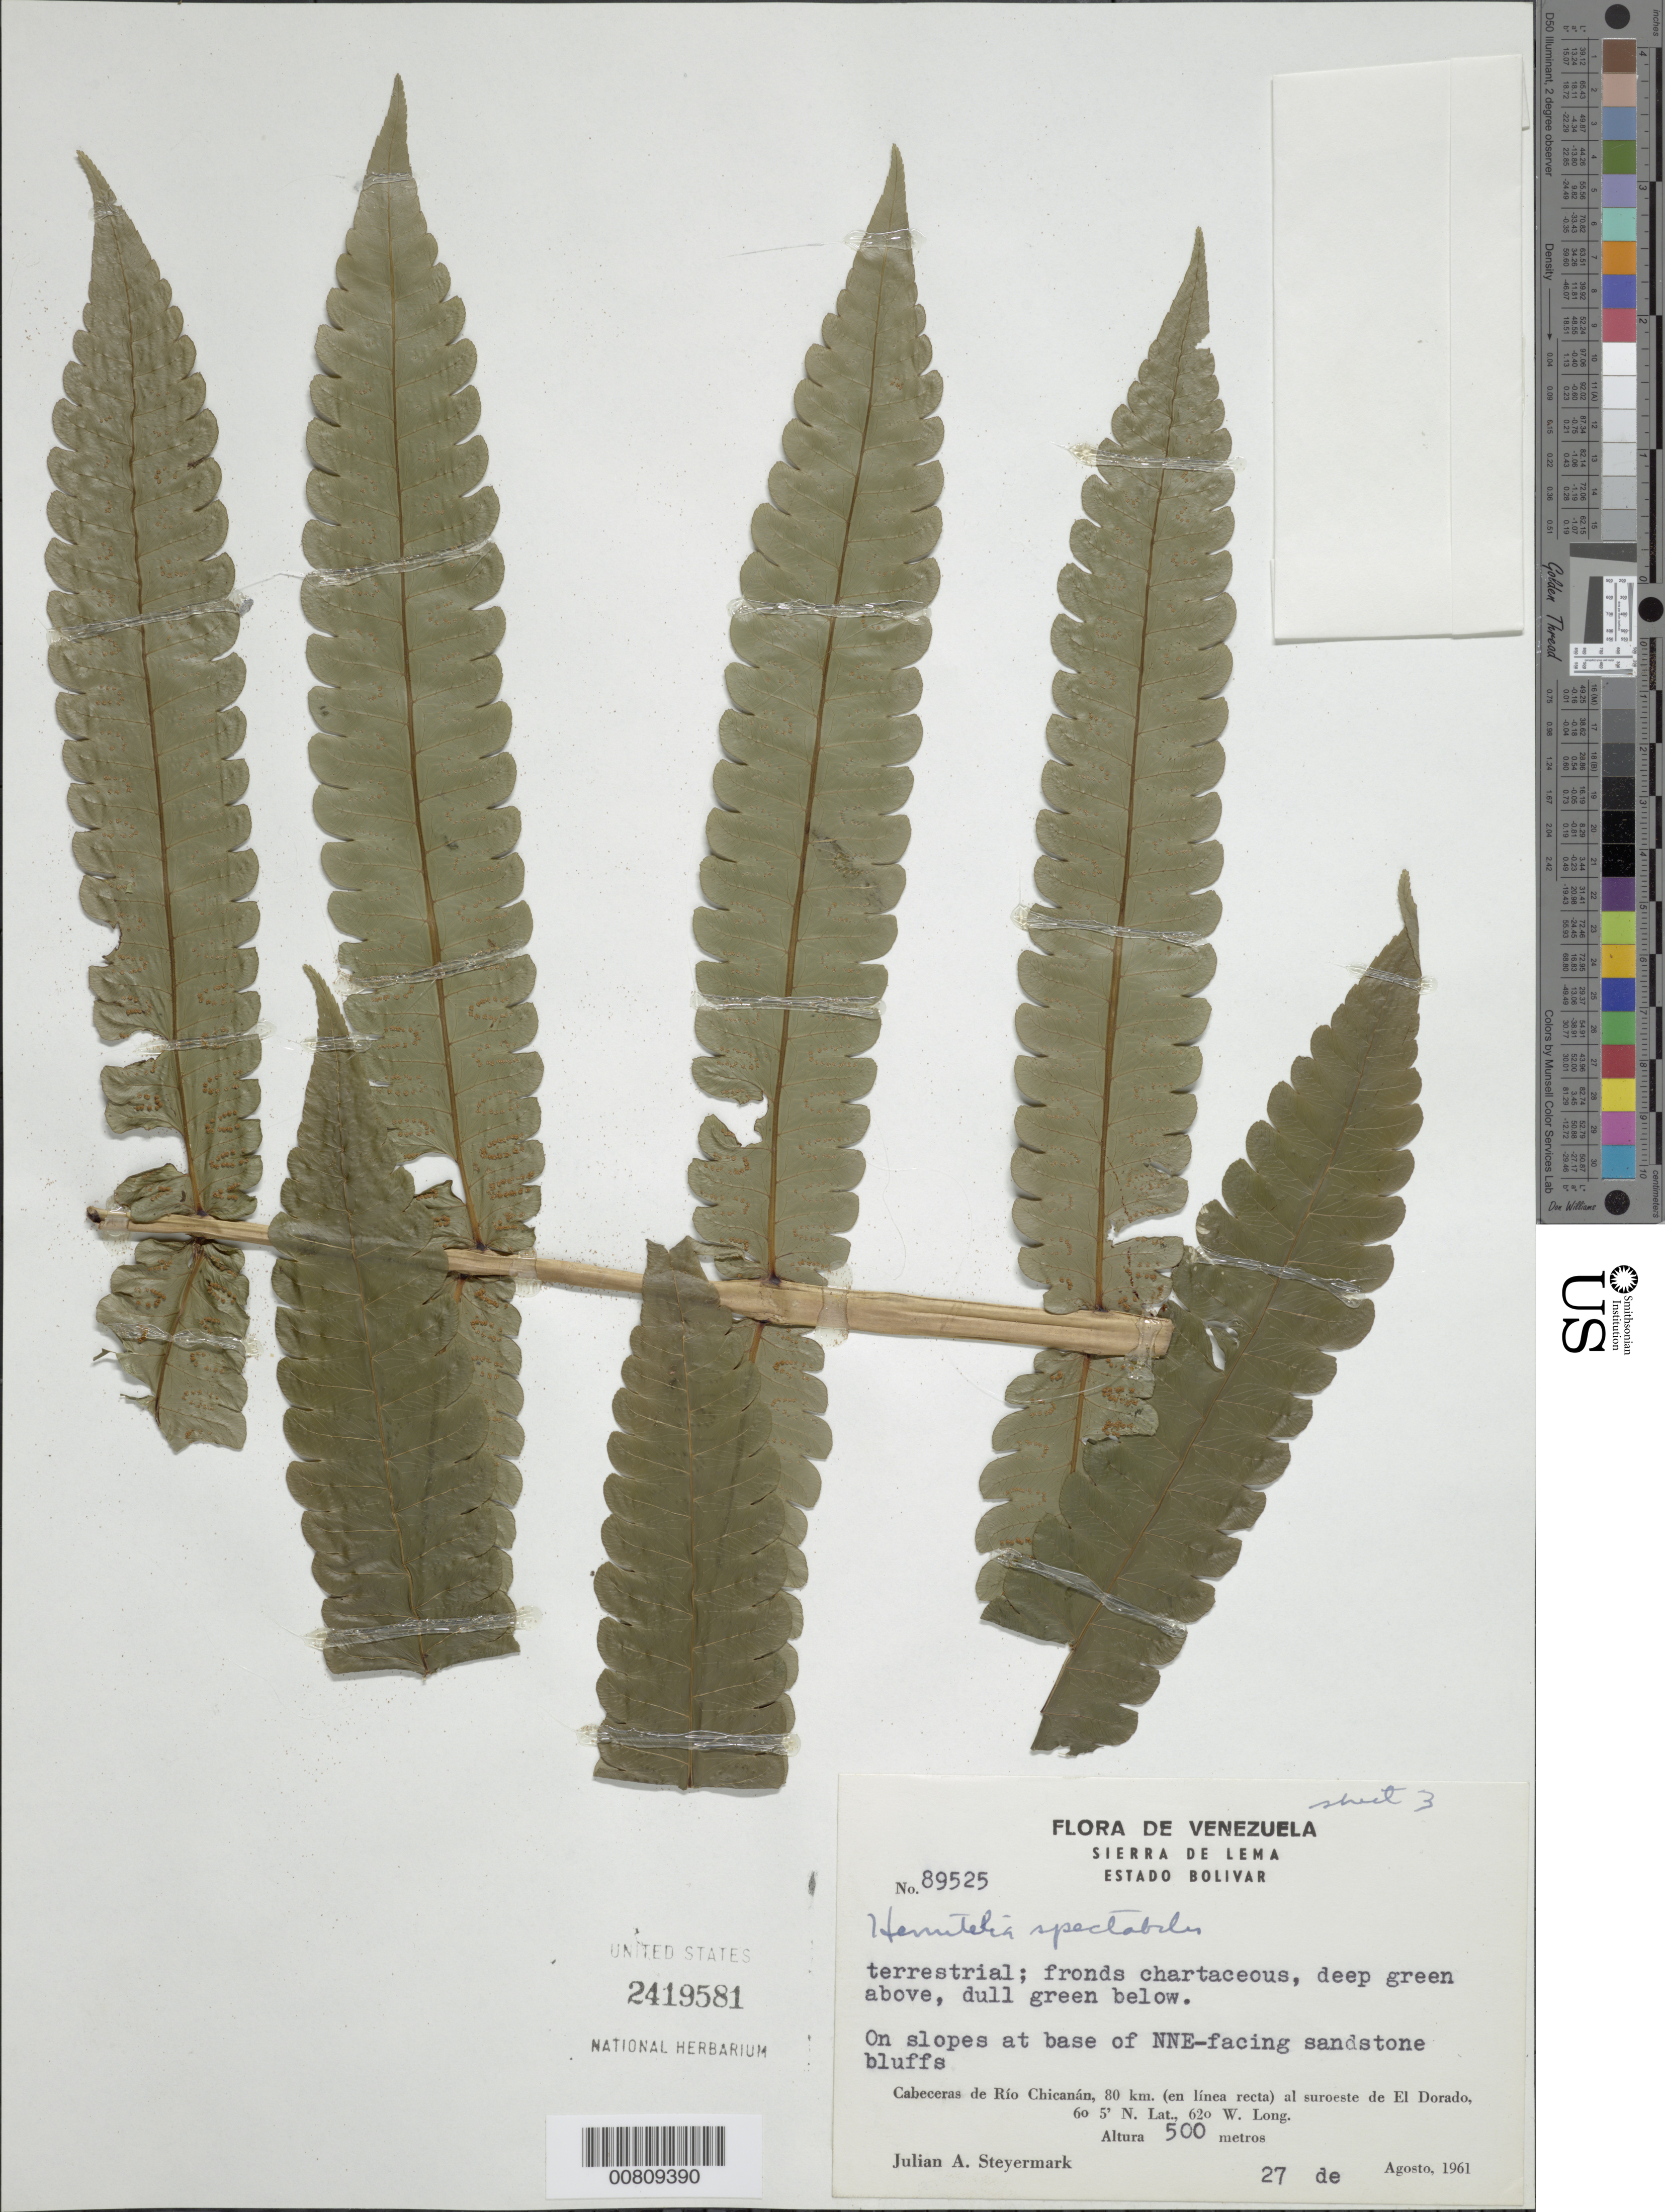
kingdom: Plantae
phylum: Tracheophyta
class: Polypodiopsida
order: Cyatheales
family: Cyatheaceae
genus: Cyathea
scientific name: Cyathea spectabilis var. spectabilis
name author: (Kunze) Domin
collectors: J. Steyermark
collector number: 89525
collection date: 1961-08-27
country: Venezuela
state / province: Bolivar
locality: Sierra de Lema, On slopes at base of NNE-facing sandstone bluffs, Cabeceras de Rio Chicanan, 80 km (en. linea recta) al suroeste de El Dorado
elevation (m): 500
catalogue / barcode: US 2419581